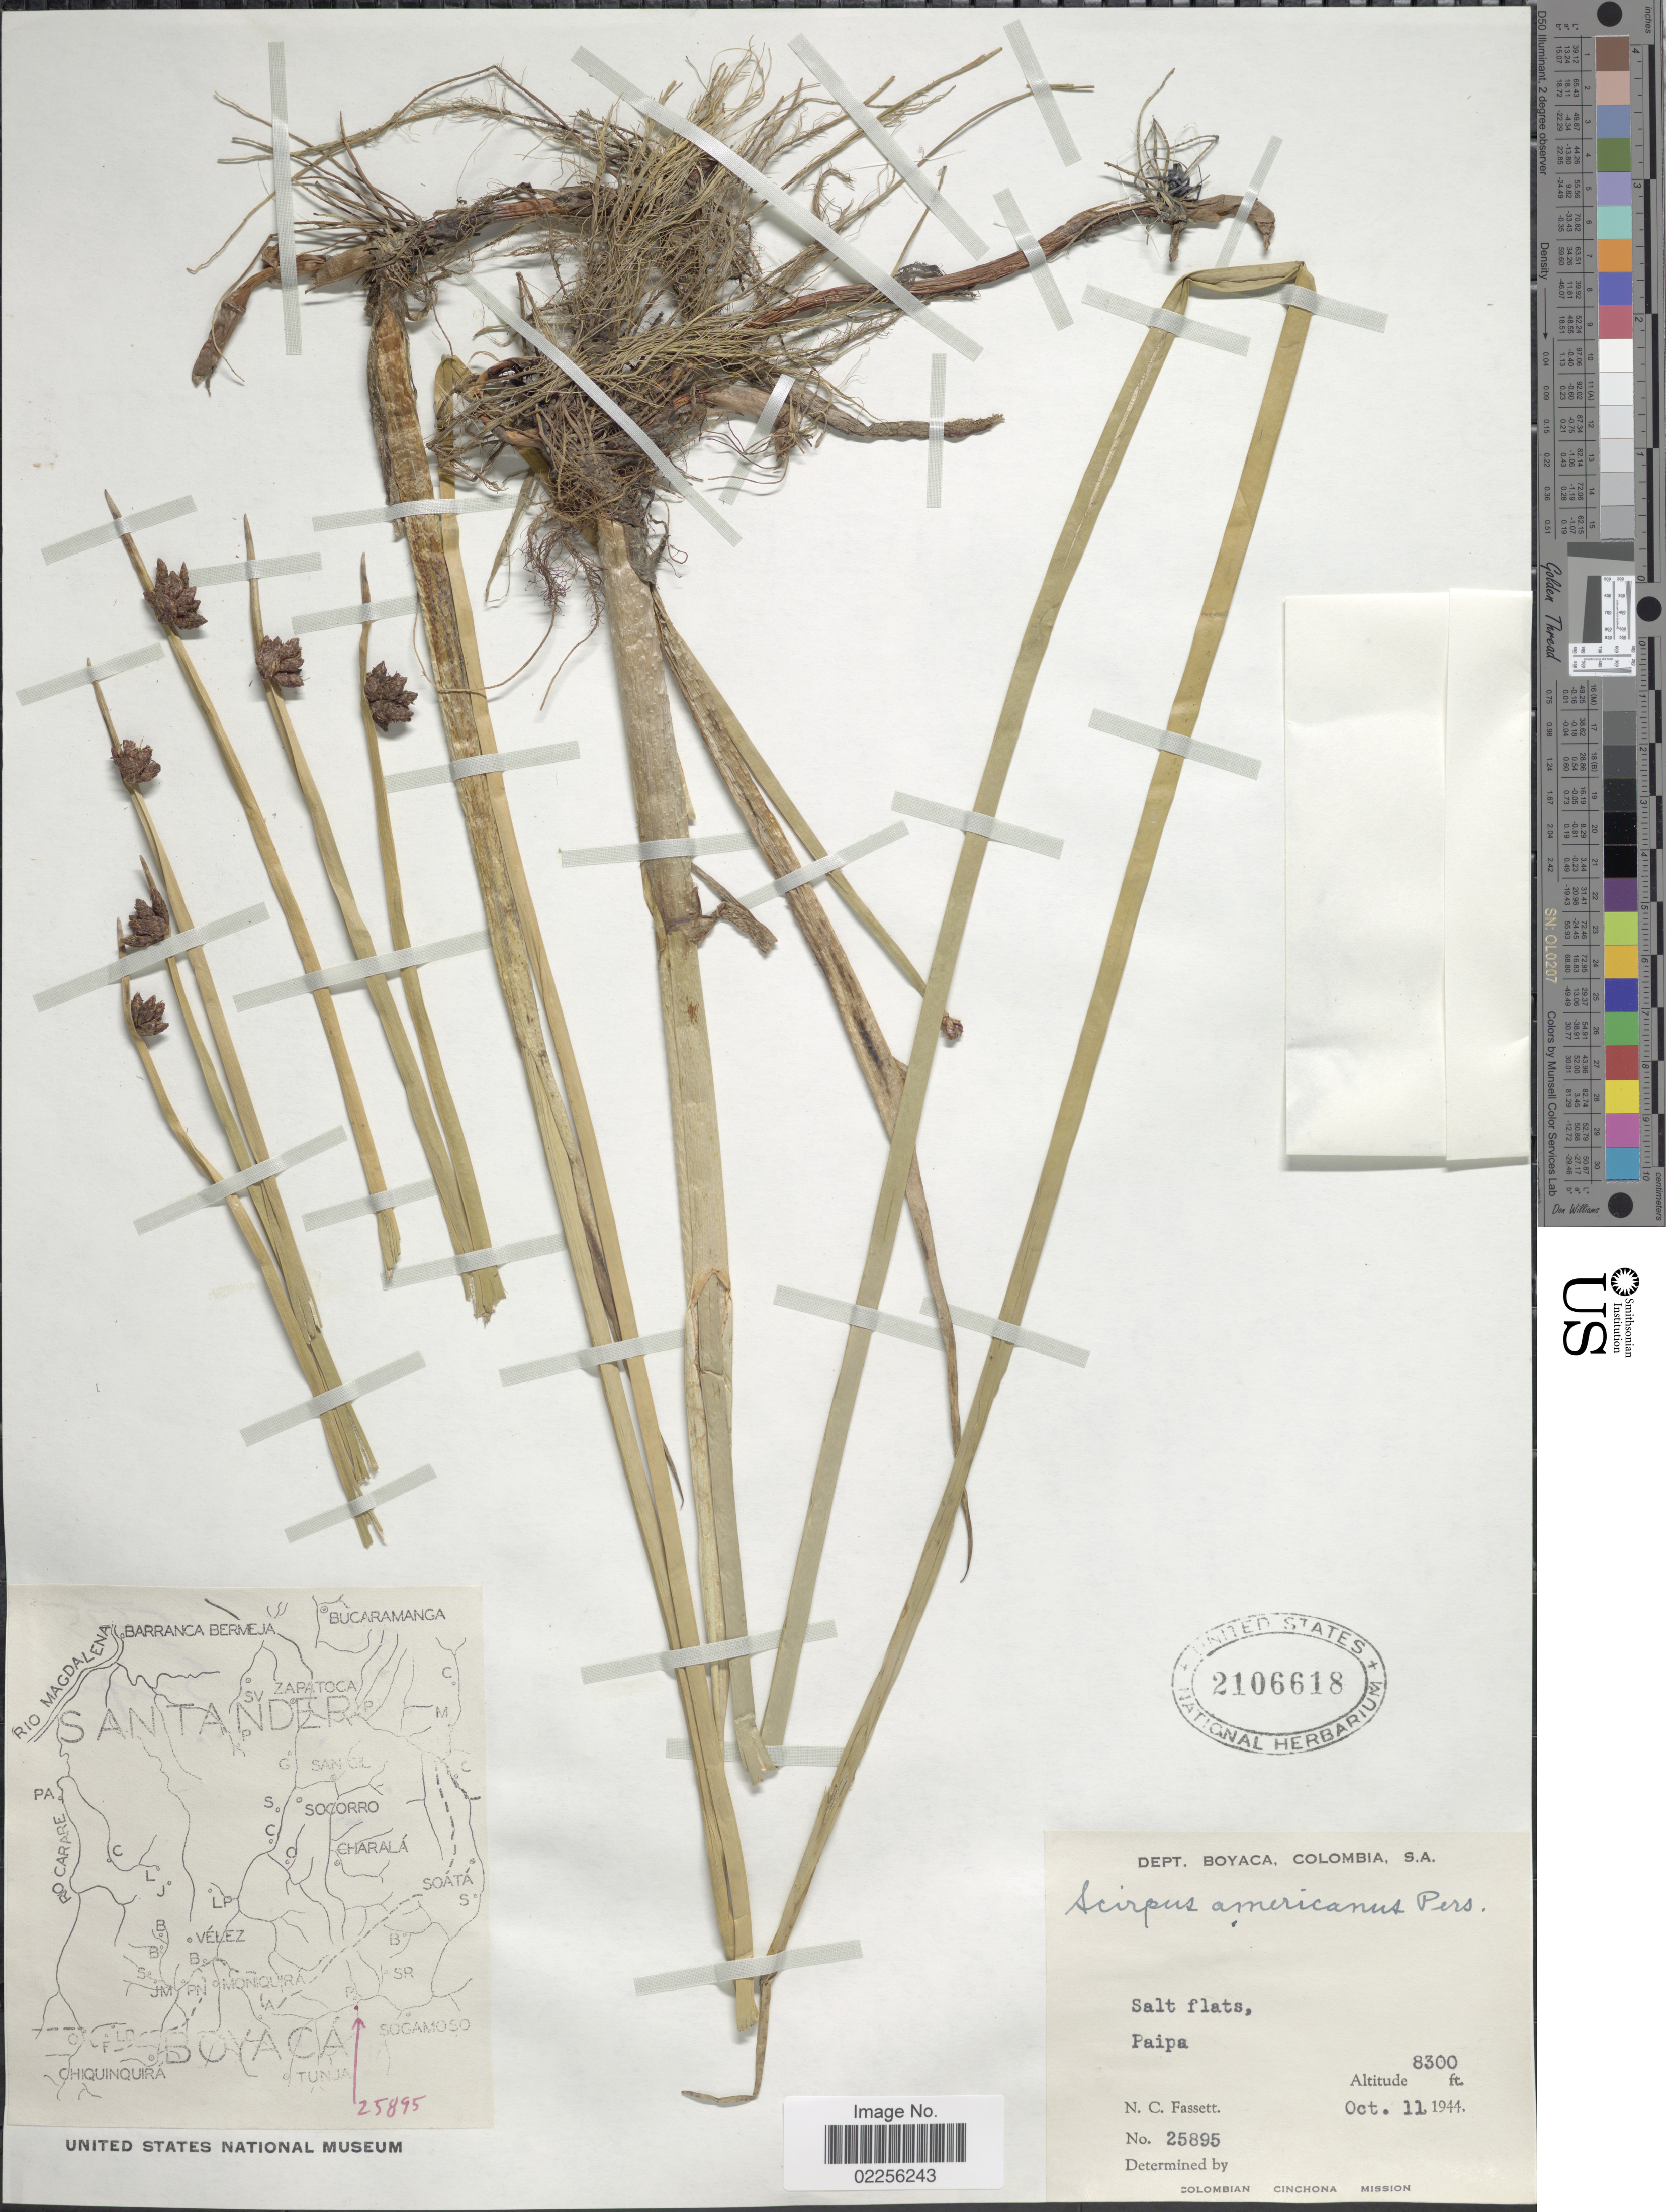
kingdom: Plantae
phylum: Tracheophyta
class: Liliopsida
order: Poales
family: Cyperaceae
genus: Schoenoplectus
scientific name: Schoenoplectus pungens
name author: (Vahl) Palla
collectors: N. C. Fassett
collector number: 25895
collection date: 1944-10-11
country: Colombia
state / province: Boyacá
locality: Dept. Boyaca, Salt flats, Paipa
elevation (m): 2530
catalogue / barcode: US 2106618